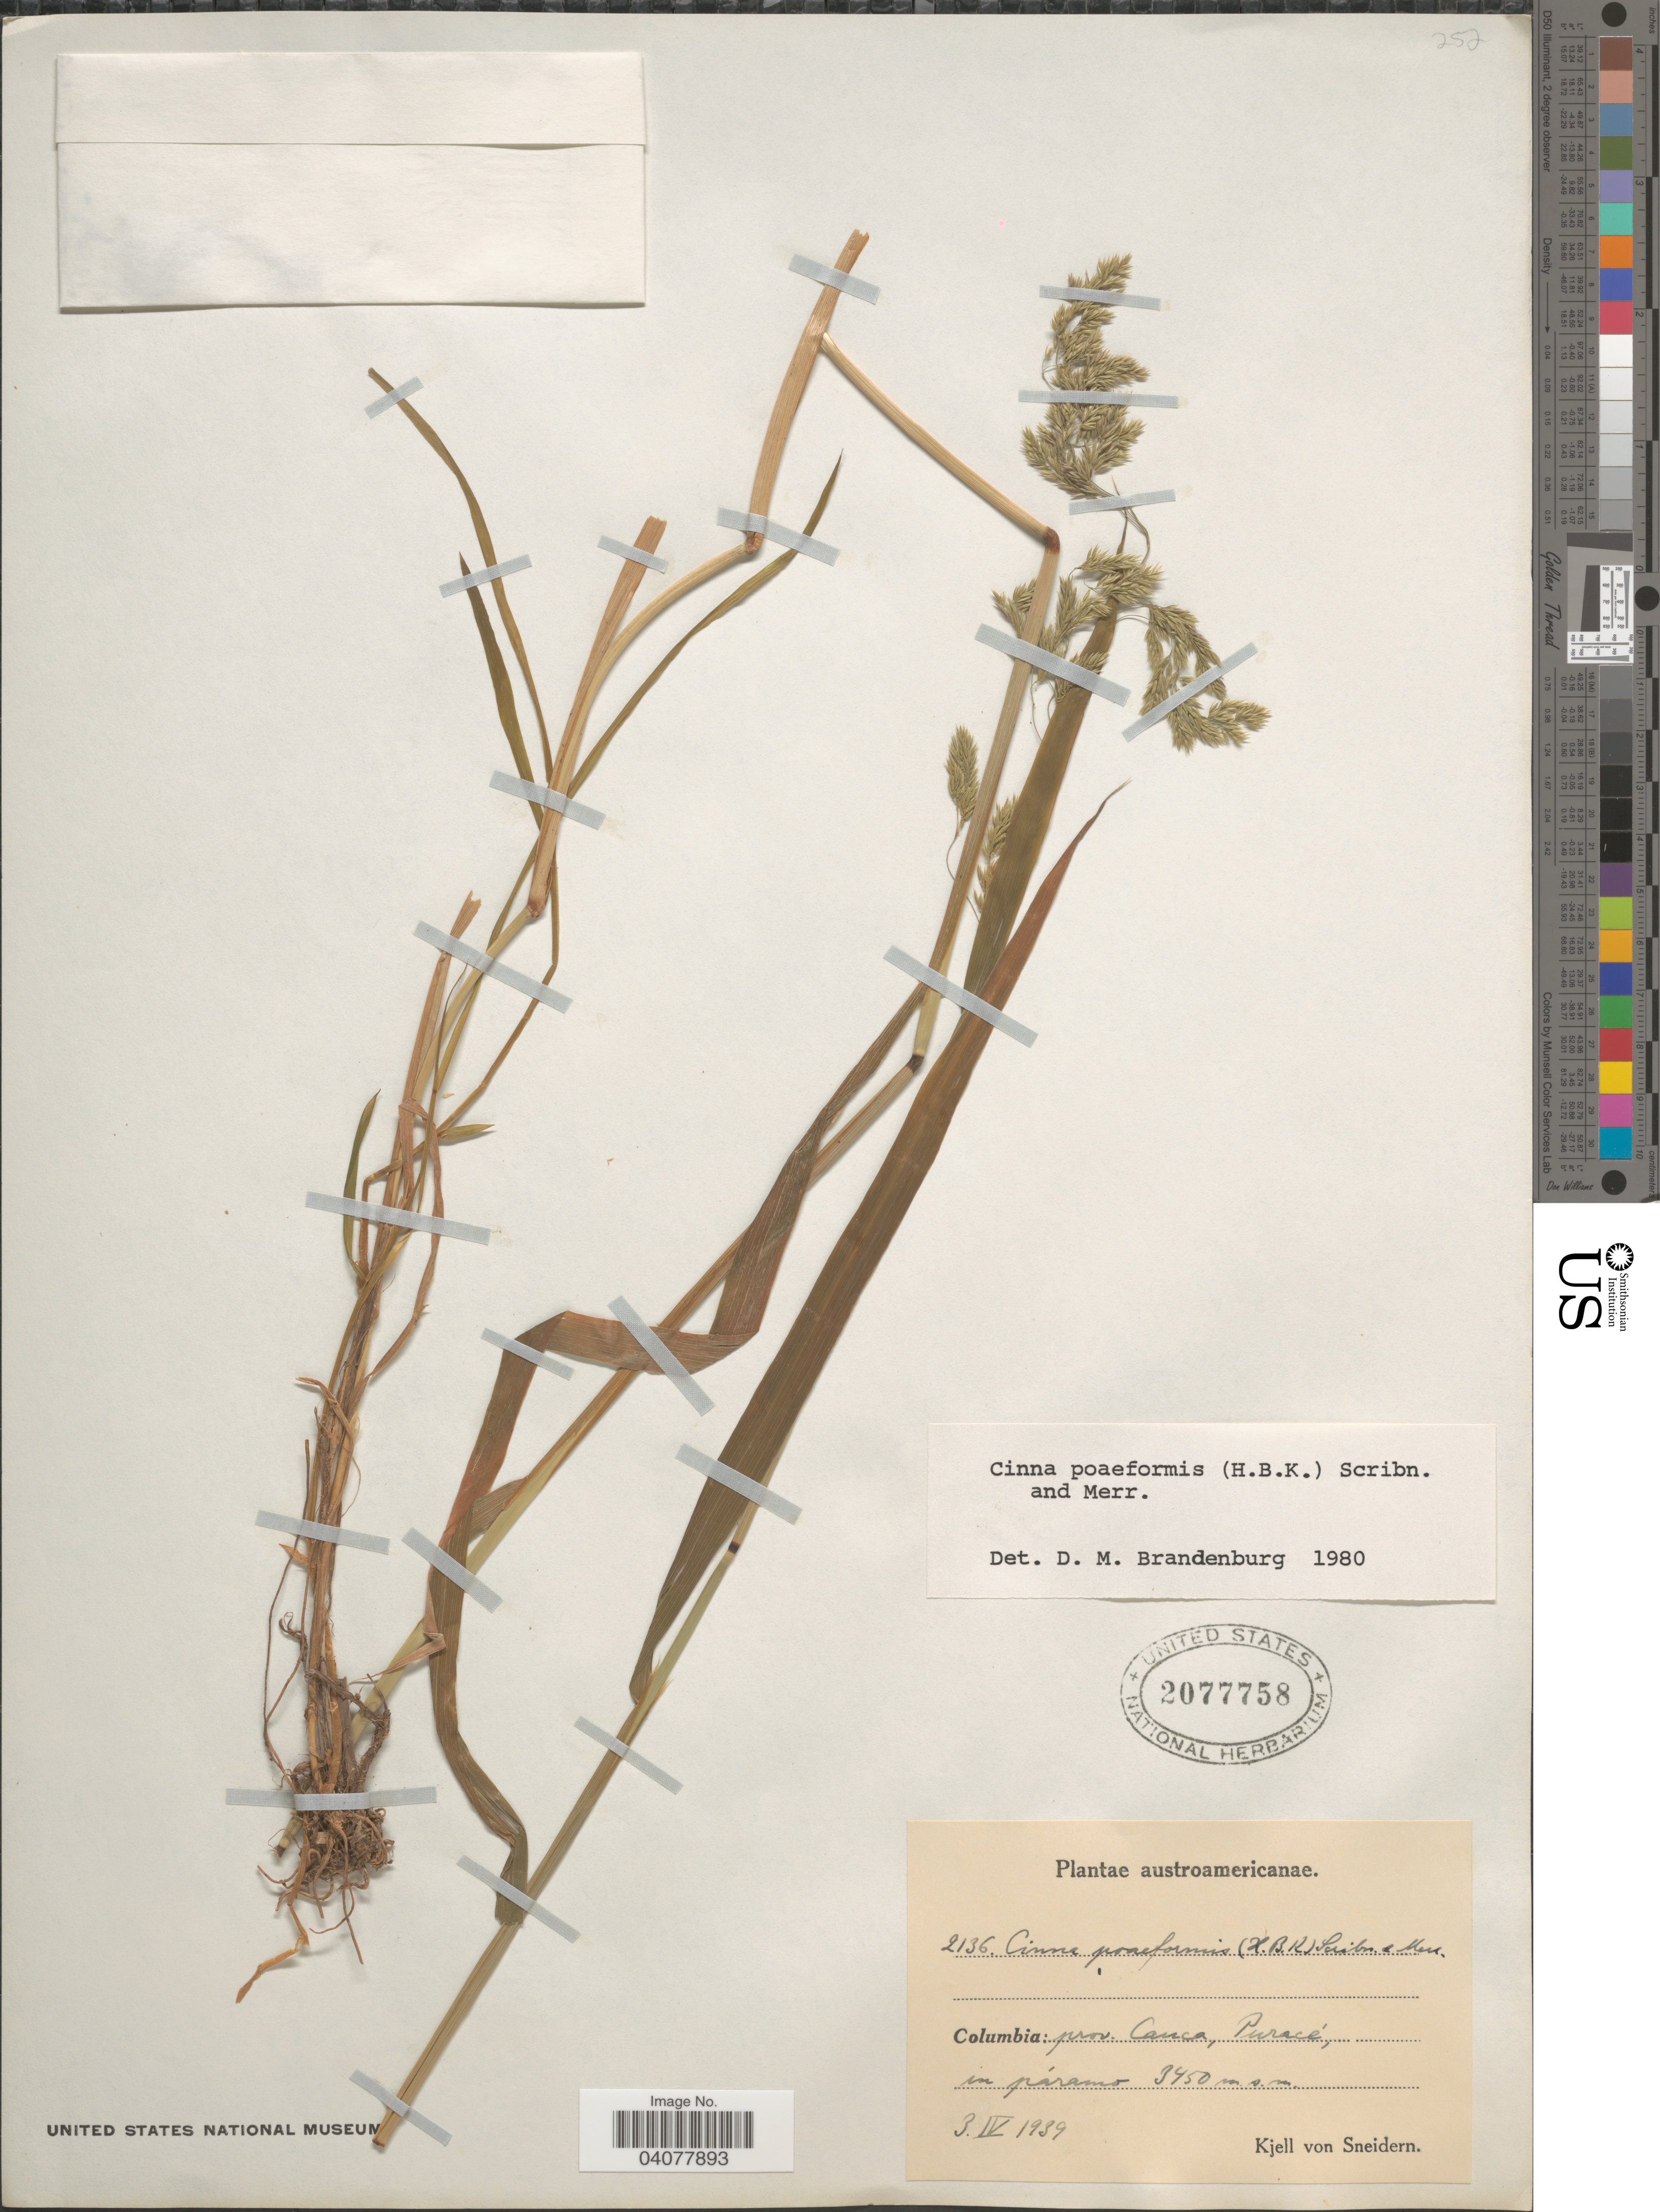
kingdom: Plantae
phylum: Tracheophyta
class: Liliopsida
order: Poales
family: Poaceae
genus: Cinna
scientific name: Cinna poiformis (Kunth) Scribn. & Merr.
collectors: K. von Sneidern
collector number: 2136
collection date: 1939-04-03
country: Colombia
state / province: Cauca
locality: Austroamericanae. Puracé.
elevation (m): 3450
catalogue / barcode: US 2077758